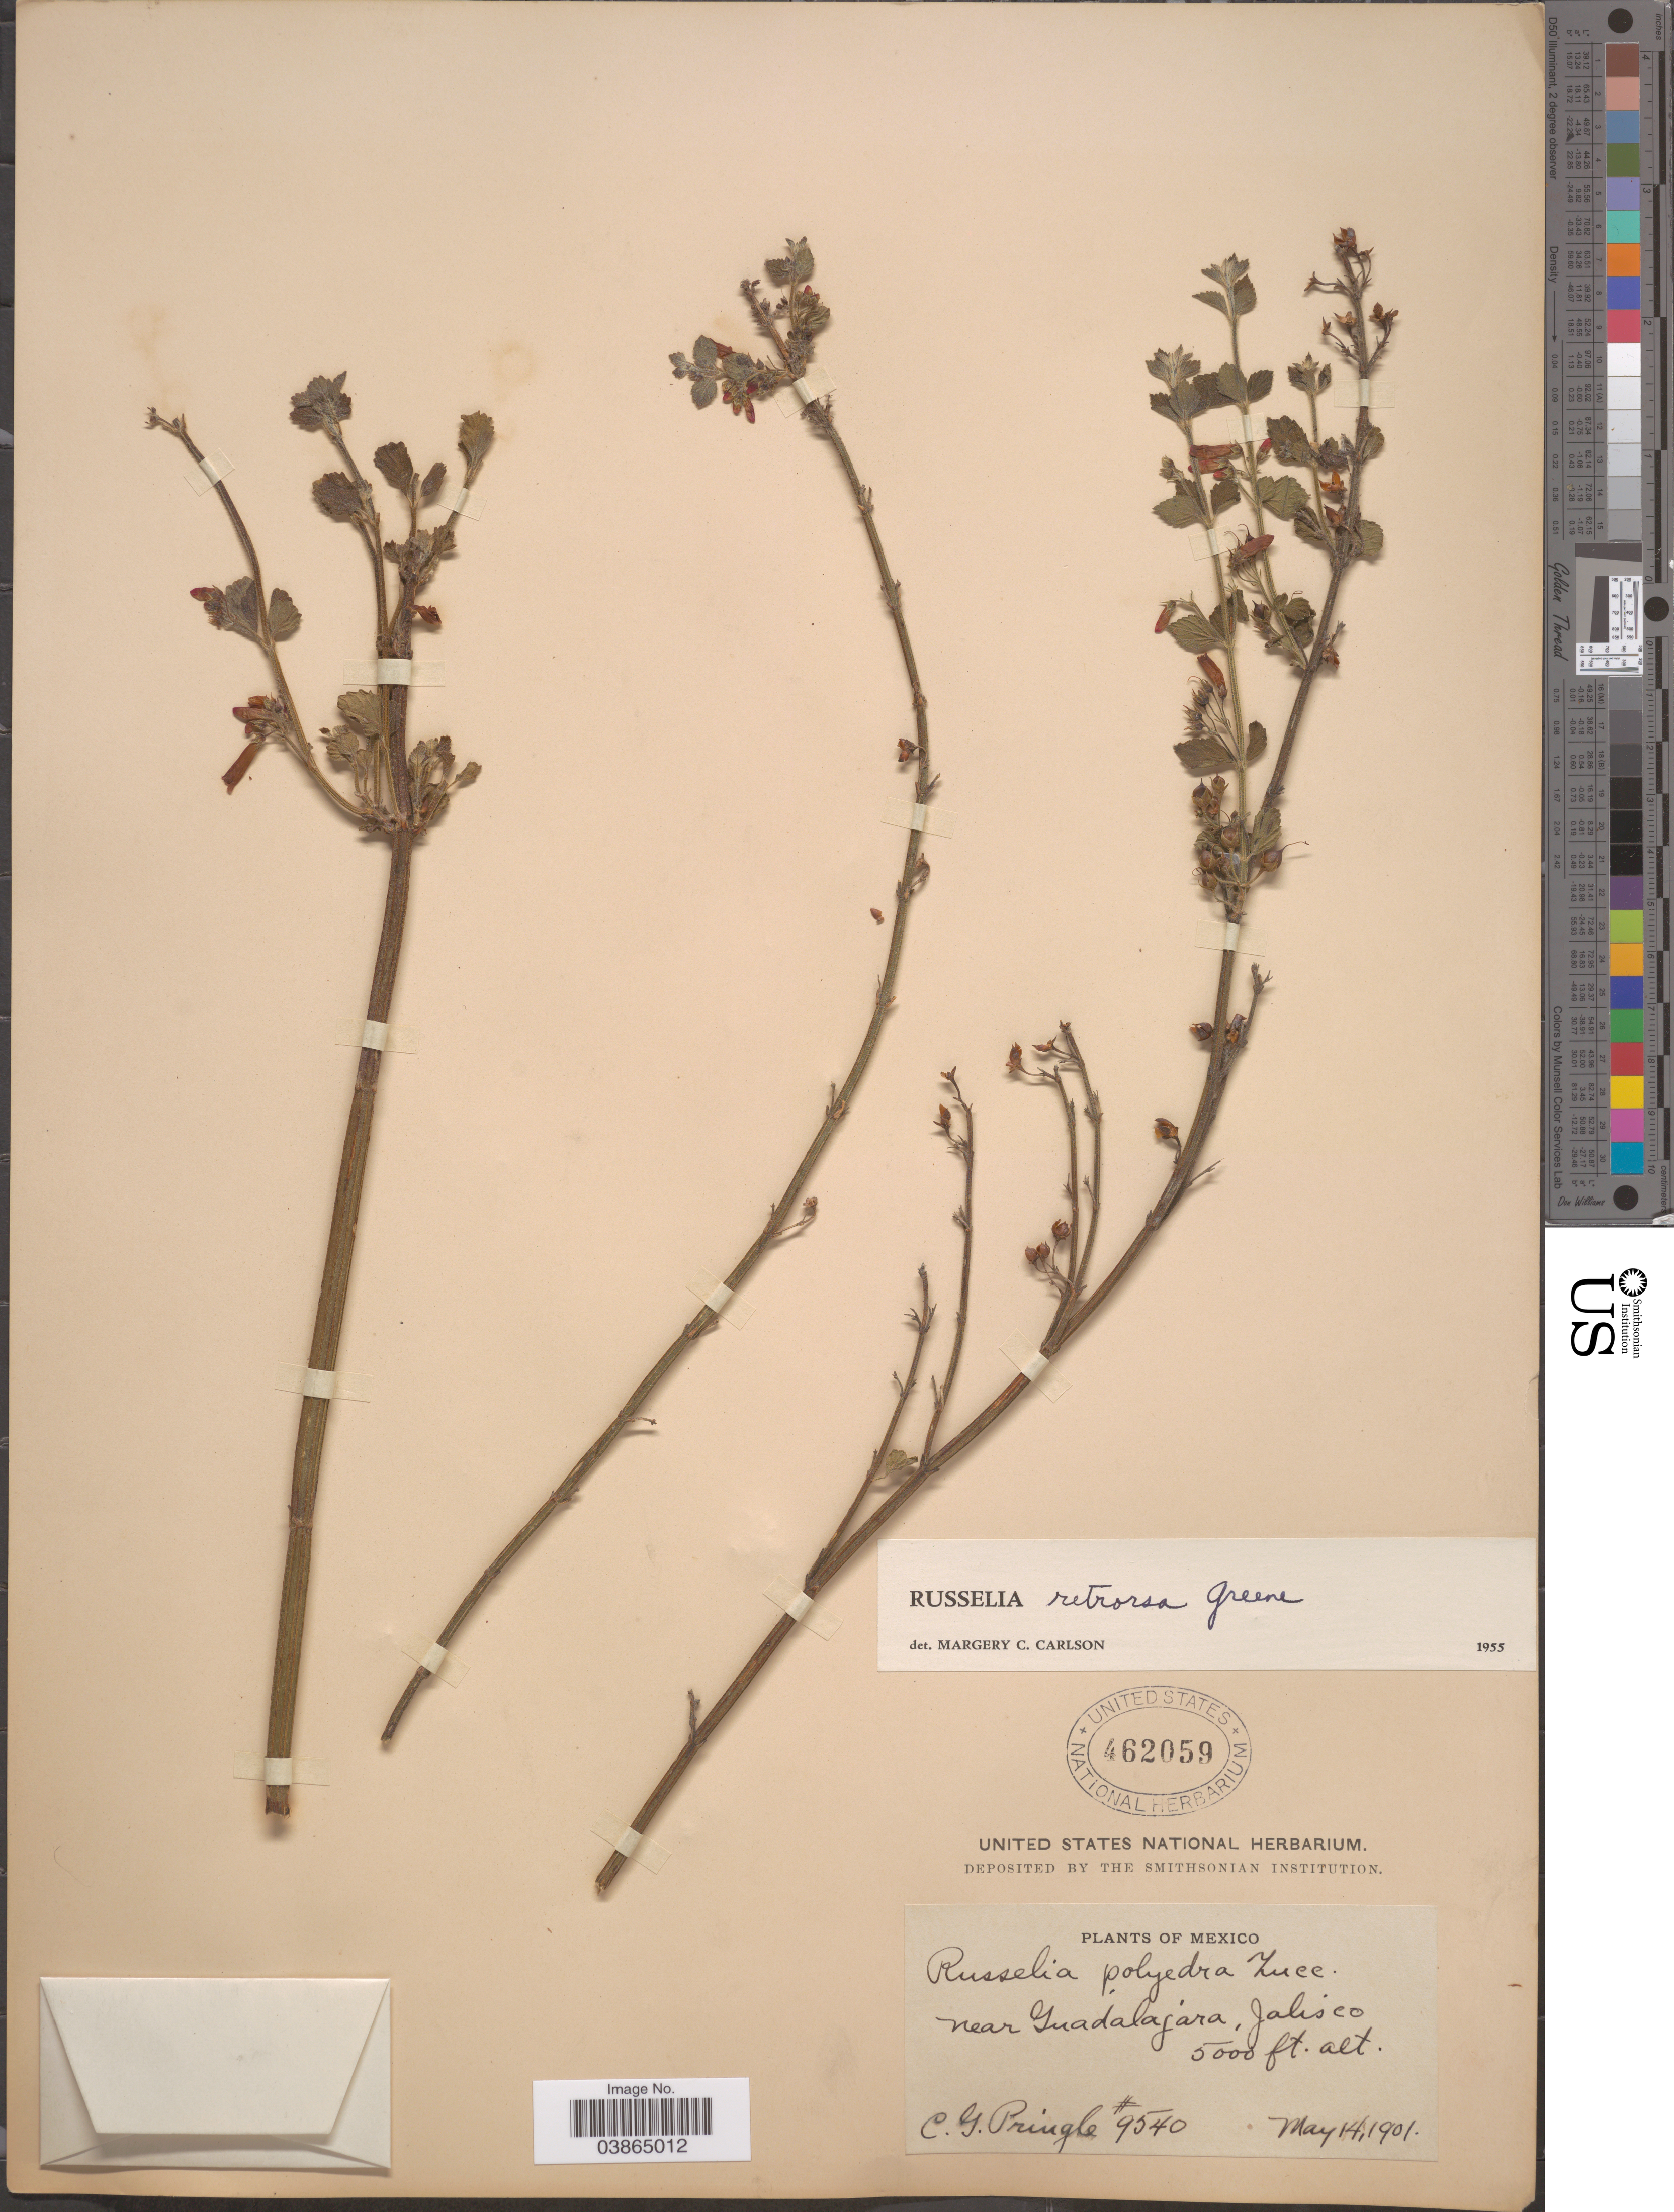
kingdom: Plantae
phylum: Tracheophyta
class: Magnoliopsida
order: Lamiales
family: Plantaginaceae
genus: Russelia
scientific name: Russelia retrorsa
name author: Greene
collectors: C. G. Pringle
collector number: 9540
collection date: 1901-05-14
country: Mexico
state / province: Jalisco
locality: Near Guadalajara.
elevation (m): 1524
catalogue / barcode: US 462059